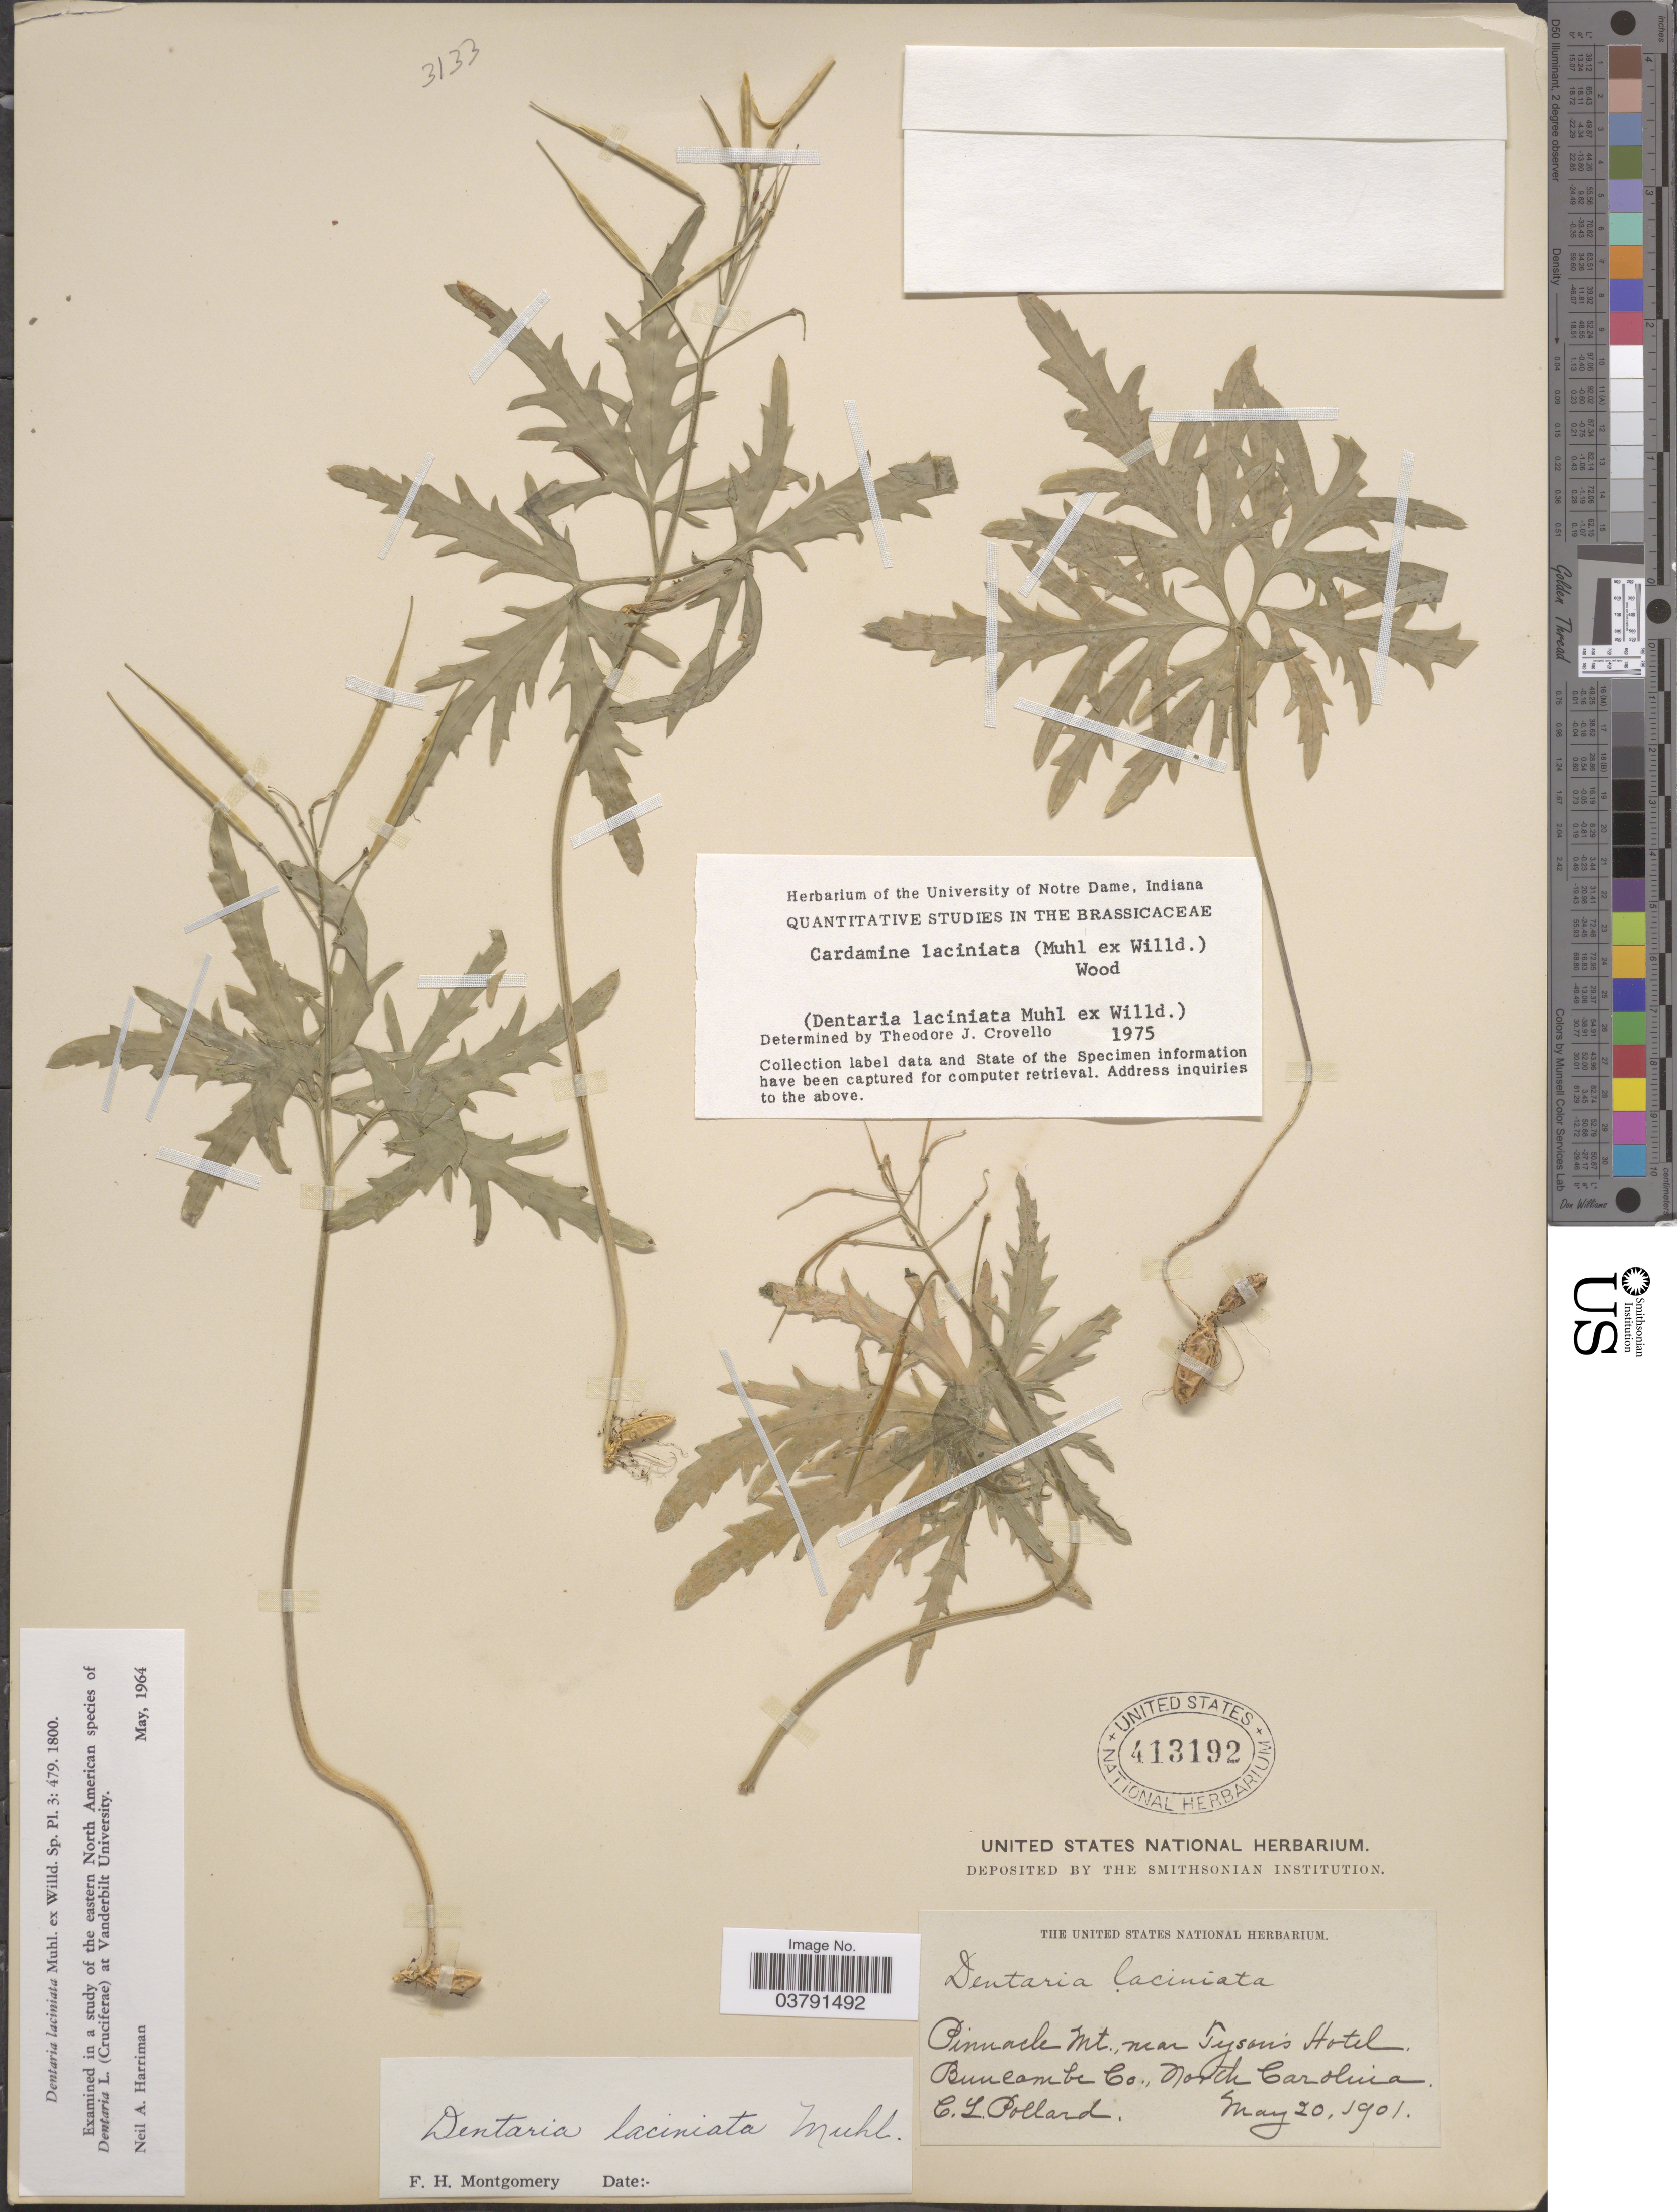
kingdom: Plantae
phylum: Tracheophyta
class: Magnoliopsida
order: Brassicales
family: Brassicaceae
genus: Dentaria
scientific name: Dentaria laciniata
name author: Muhl.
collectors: C. L. Pollard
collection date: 1901-05-20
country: United States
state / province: North Carolina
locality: Pinnacle Mt., near Tyson's Hotel. Bumcombe Co.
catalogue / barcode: US 413192